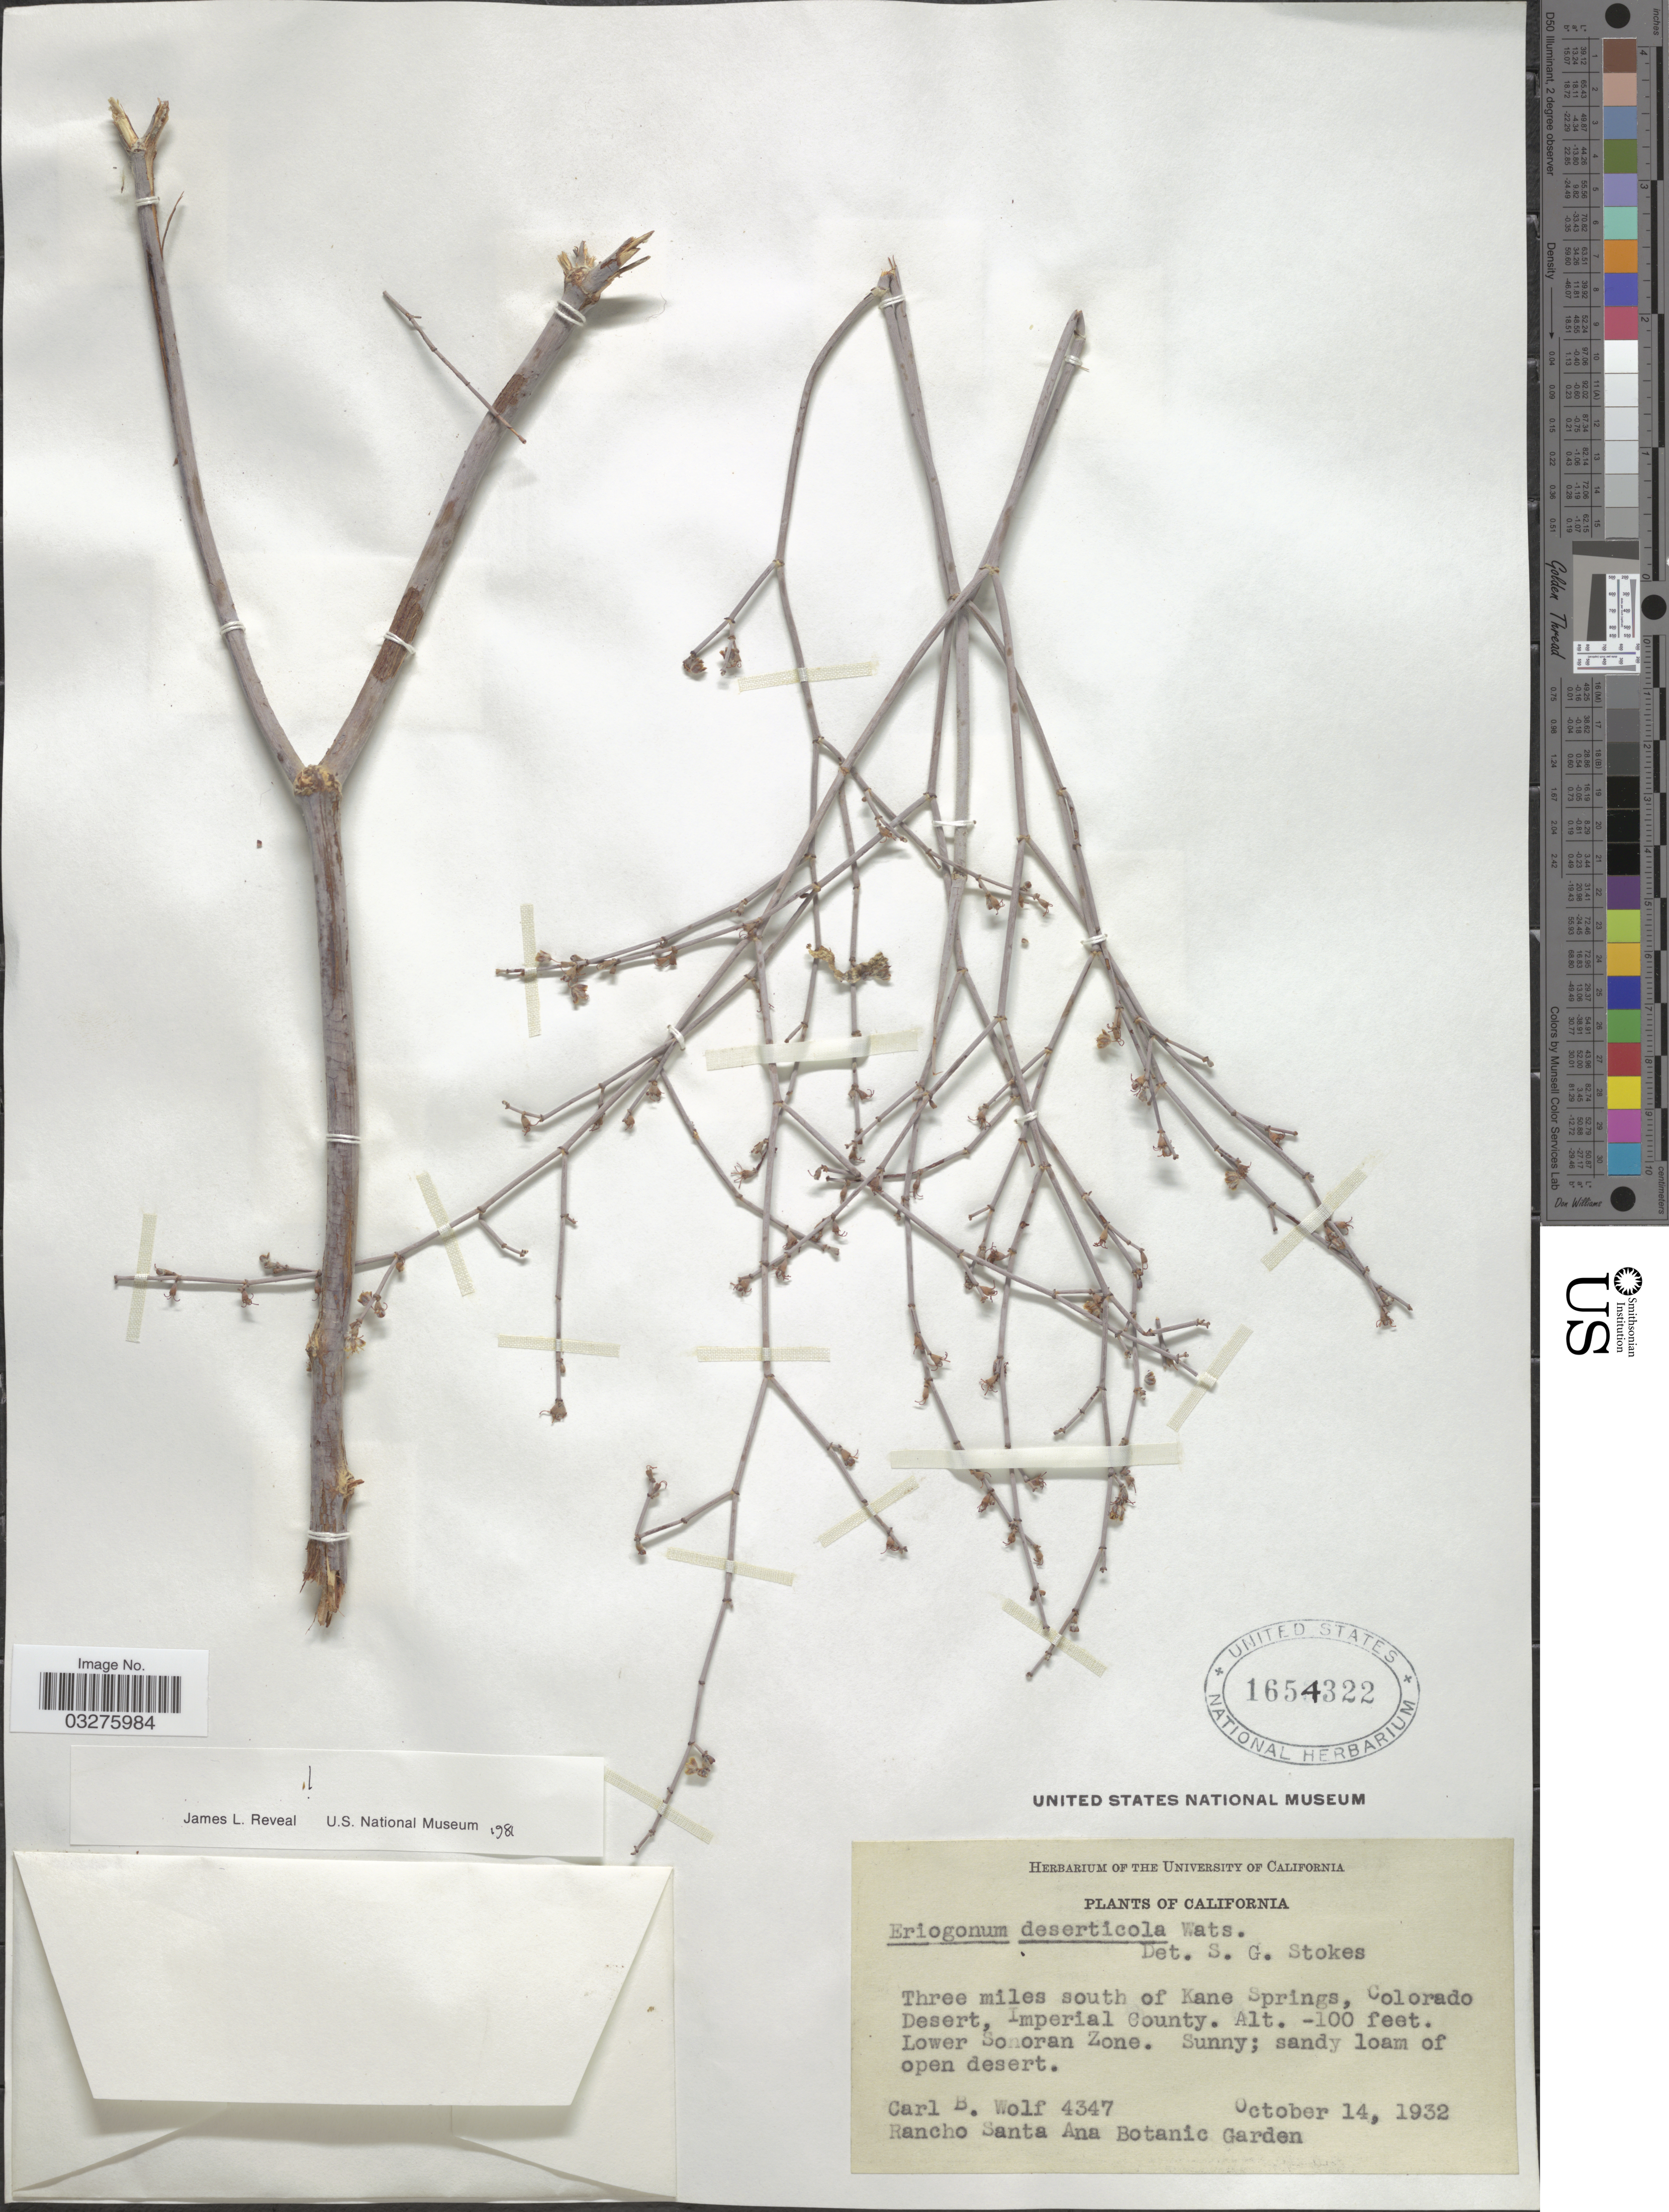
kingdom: Plantae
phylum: Tracheophyta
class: Magnoliopsida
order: Caryophyllales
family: Polygonaceae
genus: Eriogonum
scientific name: Eriogonum deserticola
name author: S. Watson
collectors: C. B. Wolf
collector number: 4347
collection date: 1932-10-14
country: United States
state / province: California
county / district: Imperial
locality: Three miles south of Kane Springs, Colorado Desert, Imperial County. Lower Sonoran Zone.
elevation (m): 30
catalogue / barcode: US 1654322